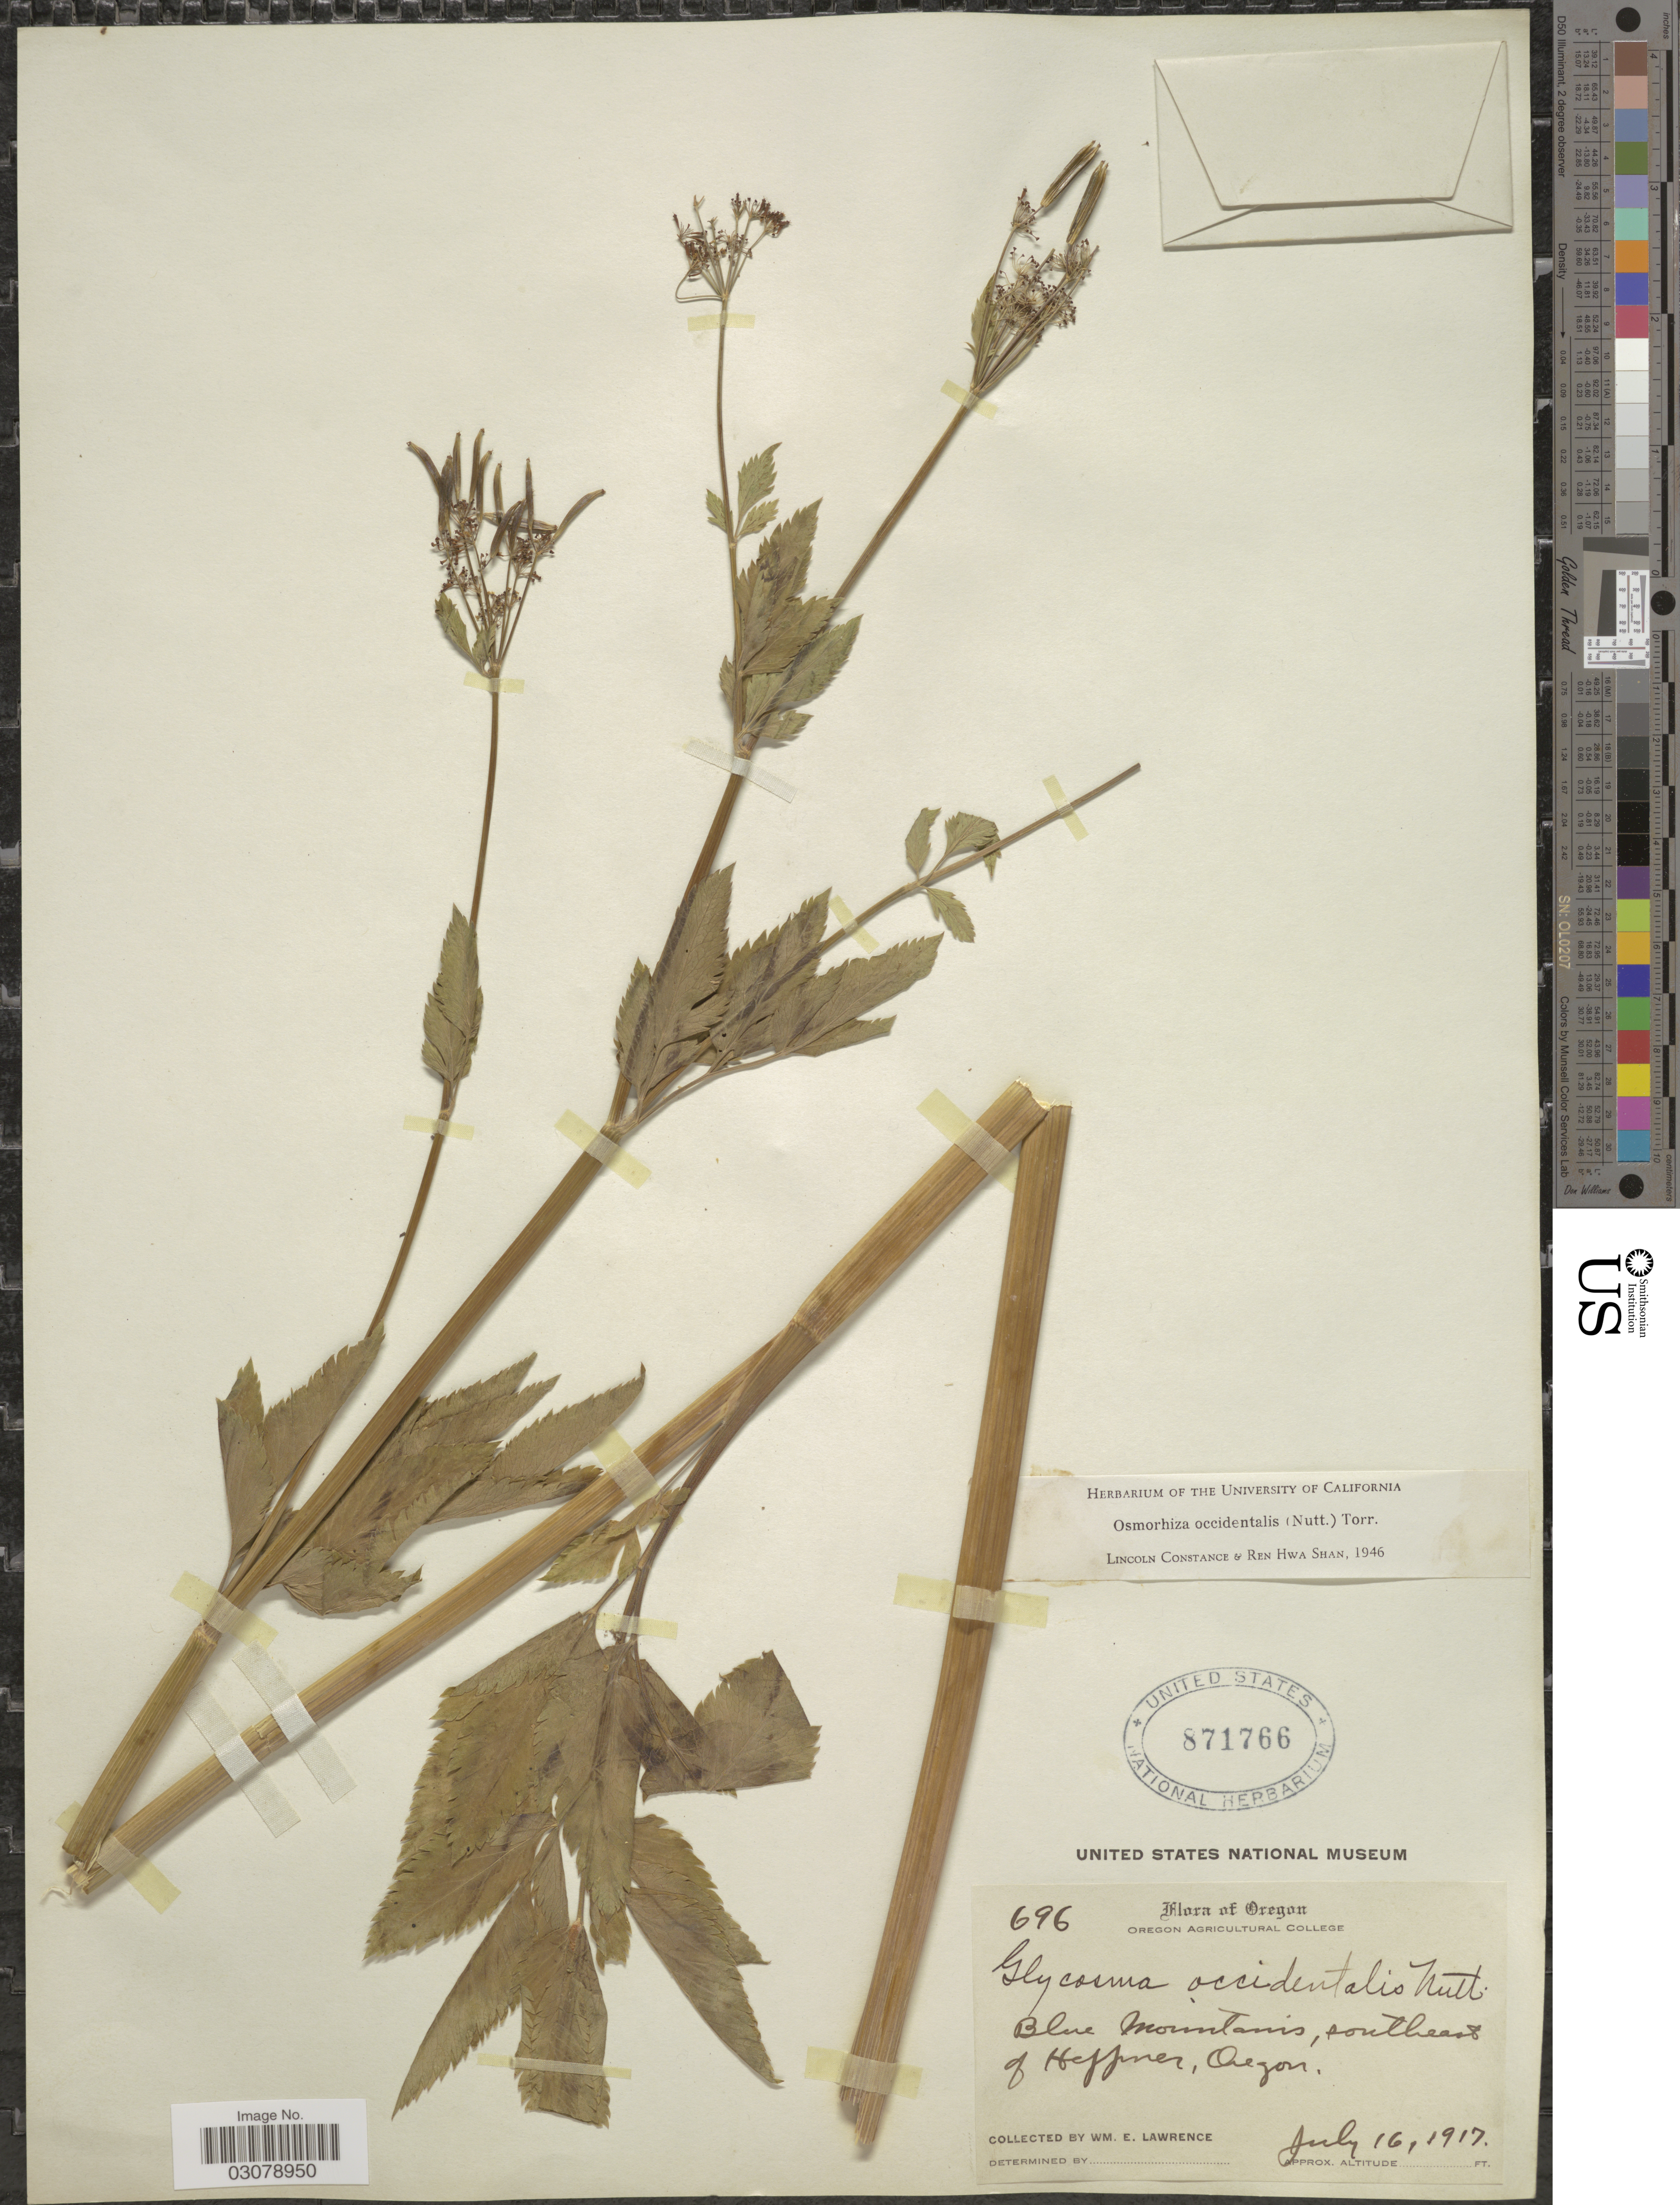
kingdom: Plantae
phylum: Tracheophyta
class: Magnoliopsida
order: Apiales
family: Apiaceae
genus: Osmorhiza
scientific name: Osmorhiza occidentalis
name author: (Nutt.) Torr.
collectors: W. Lawrence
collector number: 696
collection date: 1917-07-16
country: United States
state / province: Oregon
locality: Blue Mountains, southeast of Heffner, Oregon.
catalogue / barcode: US 871766